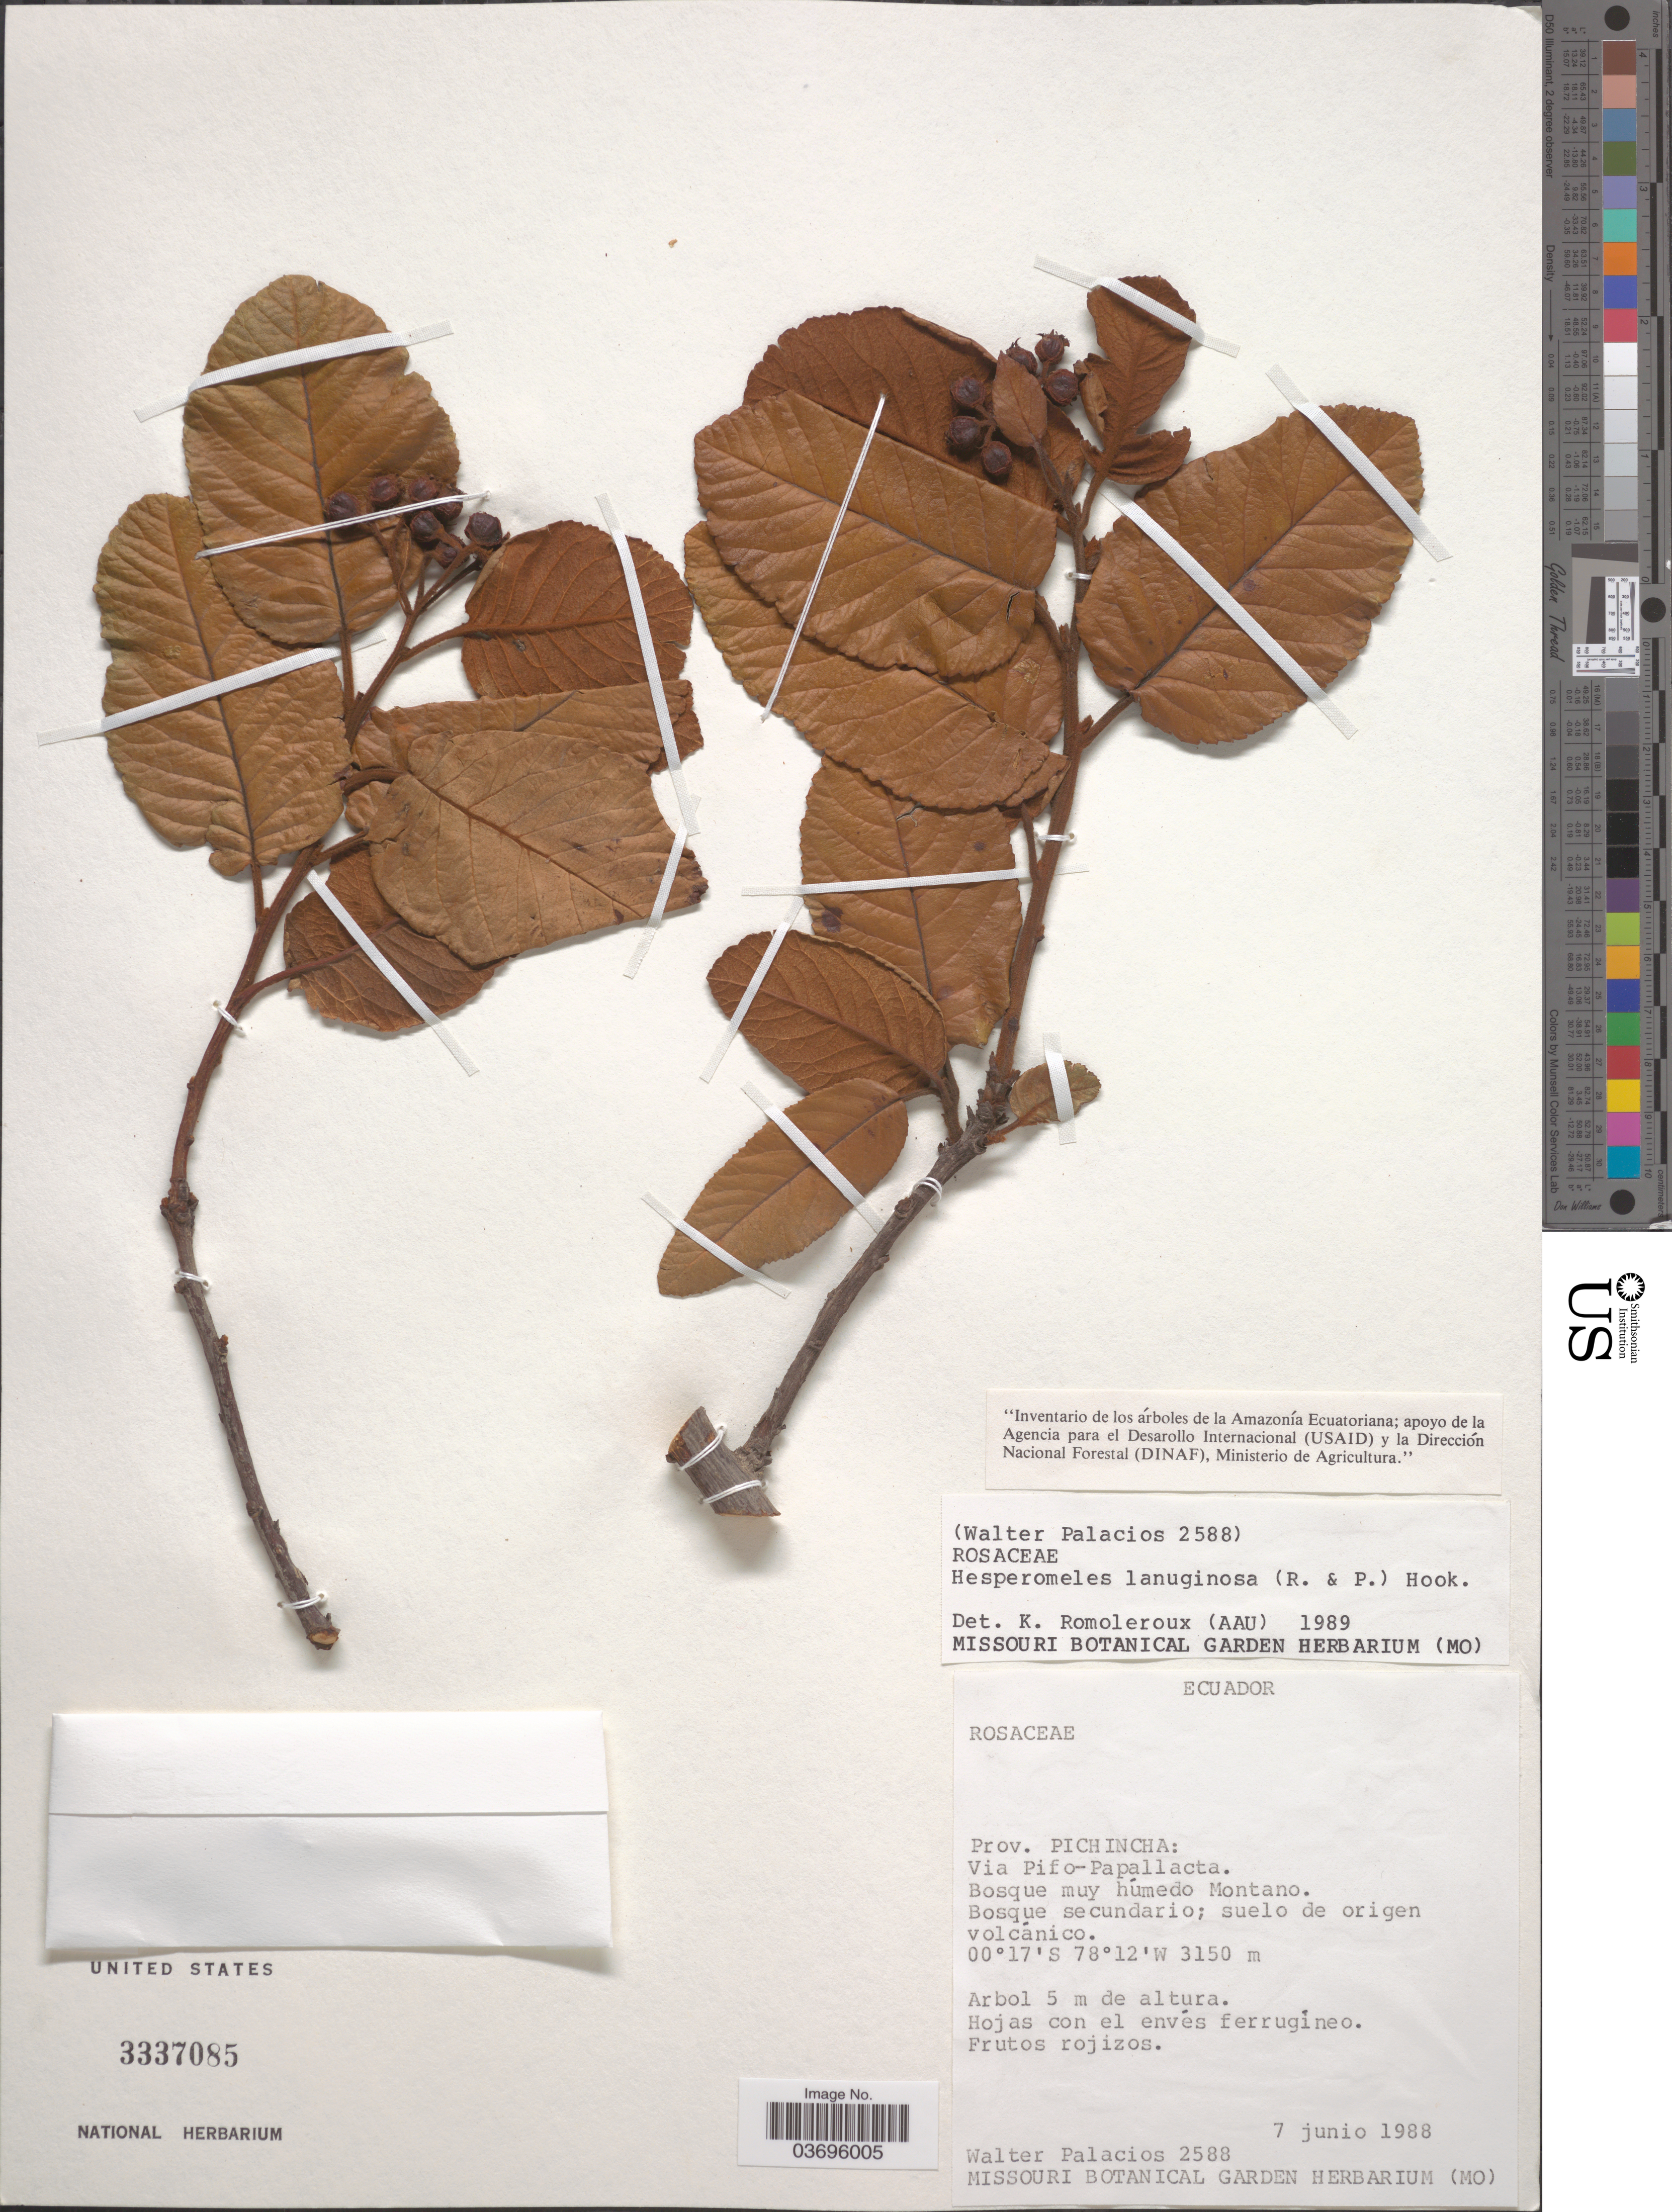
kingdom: Plantae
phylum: Tracheophyta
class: Magnoliopsida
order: Rosales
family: Rosaceae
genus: Hesperomeles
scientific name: Hesperomeles ferruginea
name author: (Juss. ex Pers.) Benth.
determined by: Romoleroux, K.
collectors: W. Palacios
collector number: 2588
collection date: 1988-06-07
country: Ecuador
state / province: Pichincha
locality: Via Pifo-Papallacta. Bosque muy húmedo Montano.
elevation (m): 3150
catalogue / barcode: US 3337085